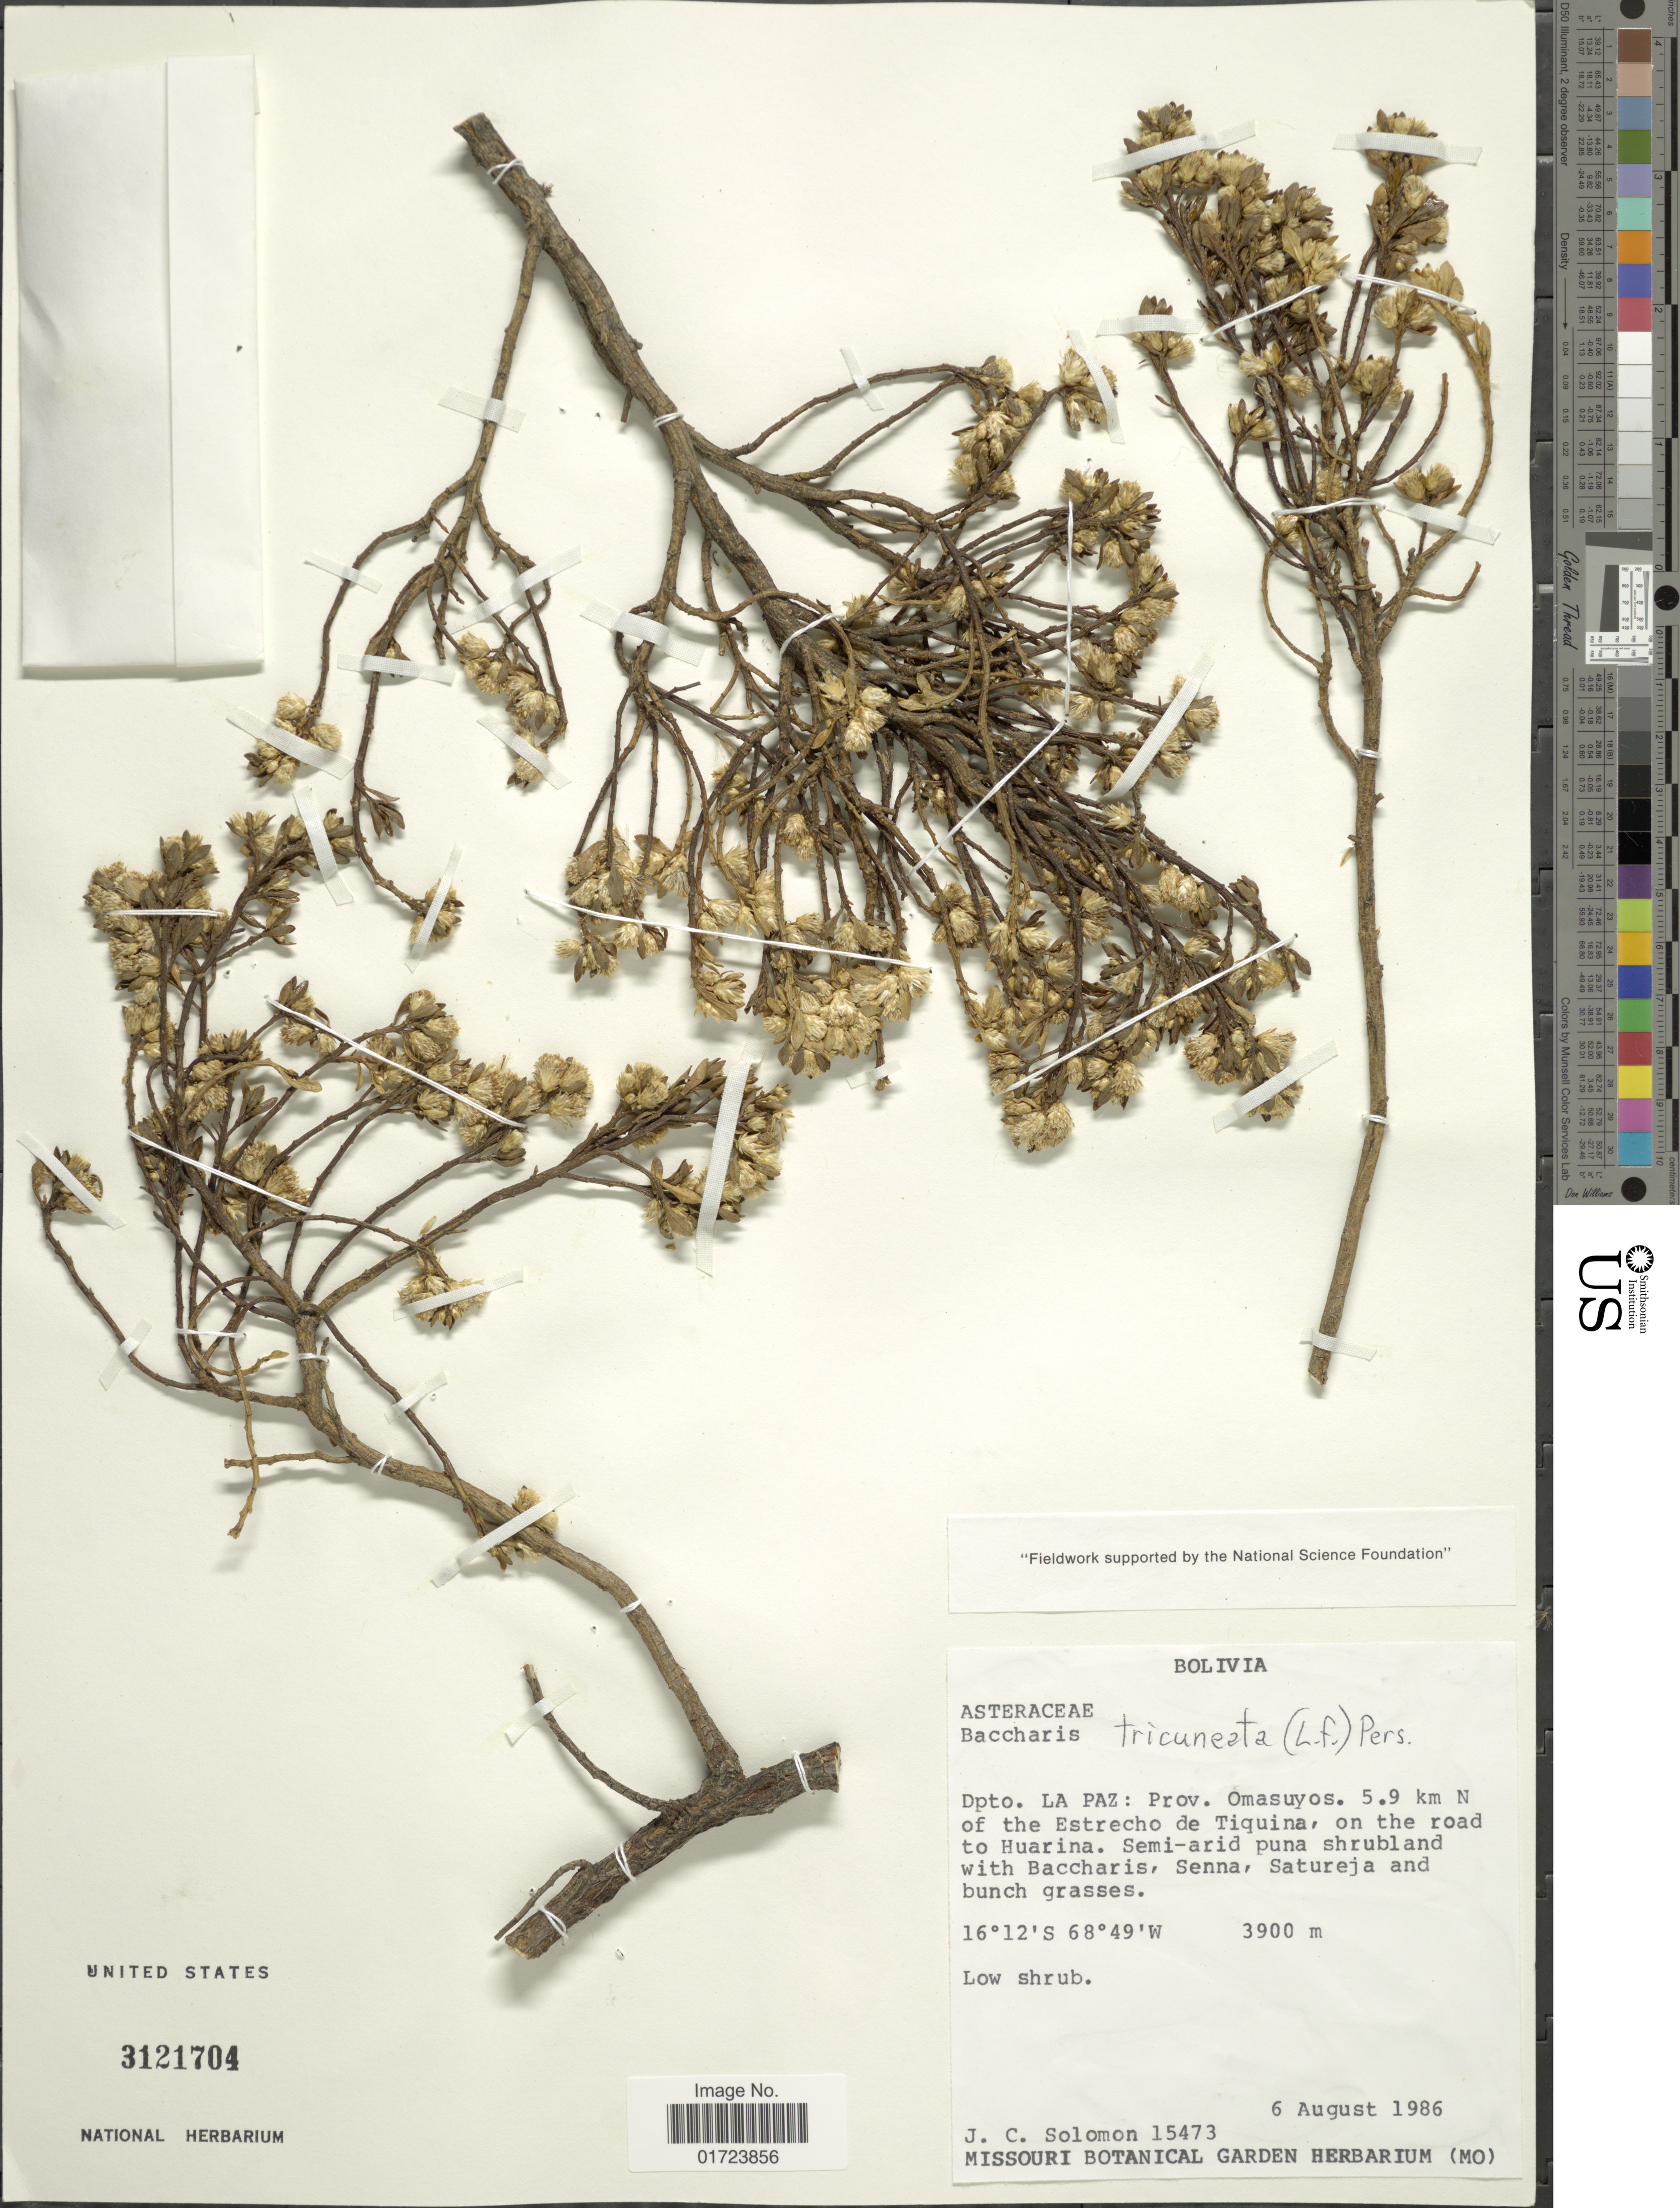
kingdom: Plantae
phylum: Tracheophyta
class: Magnoliopsida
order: Asterales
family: Asteraceae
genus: Baccharis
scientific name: Baccharis tricuneata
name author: (L. f.) Pers.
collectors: J. C. Solomon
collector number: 15473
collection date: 1986-08-06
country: Bolivia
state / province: La Paz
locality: Dpto. La Paz: Prov. Omasuyos, 5.9 km N of the Estrecho de Tiquina, on the road to Huarina.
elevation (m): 3900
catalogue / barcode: US 3121704